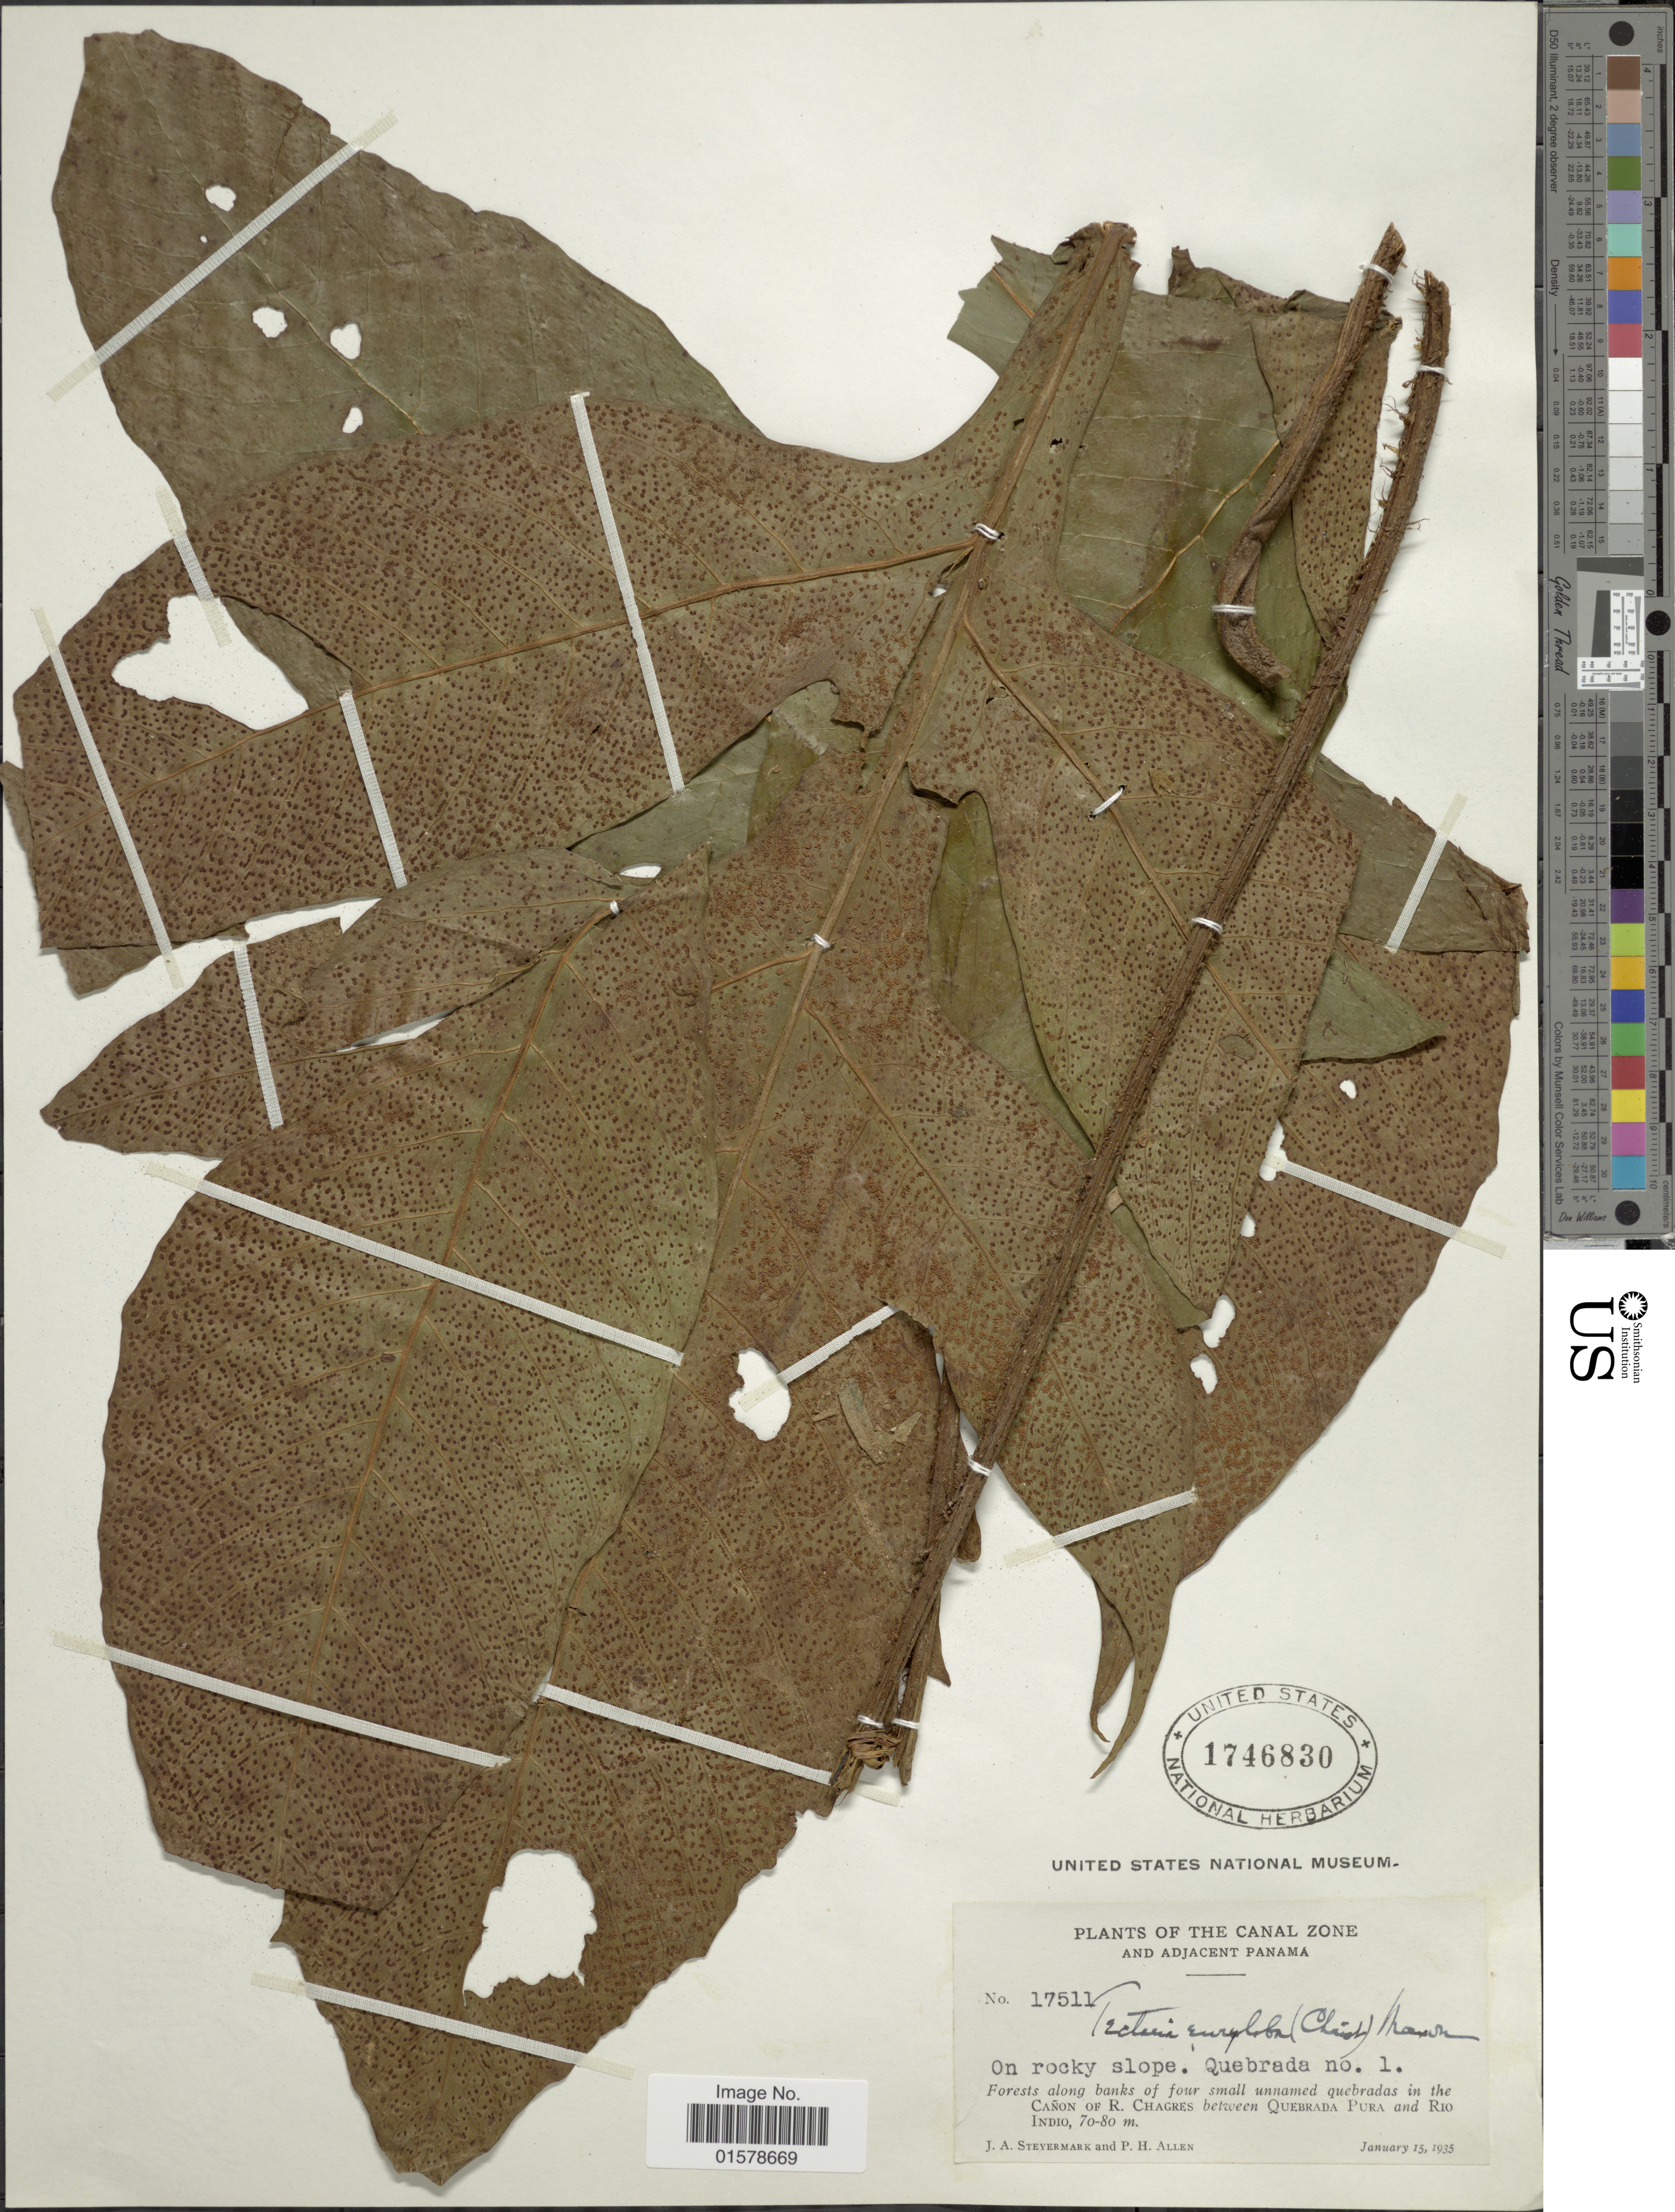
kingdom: Plantae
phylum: Tracheophyta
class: Polypodiopsida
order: Polypodiales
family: Tectariaceae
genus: Tectaria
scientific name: Tectaria nicotianifolia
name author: (Baker) C. Chr.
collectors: J. Steyermark & P. H. Allen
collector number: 17511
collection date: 1935-01-15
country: Panama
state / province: Colón / Panamá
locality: Canal Zone and Adjacent Panama. in the Canon of R. Chagres between Quebrada pura and Rio Indio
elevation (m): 70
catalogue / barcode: US 1746830